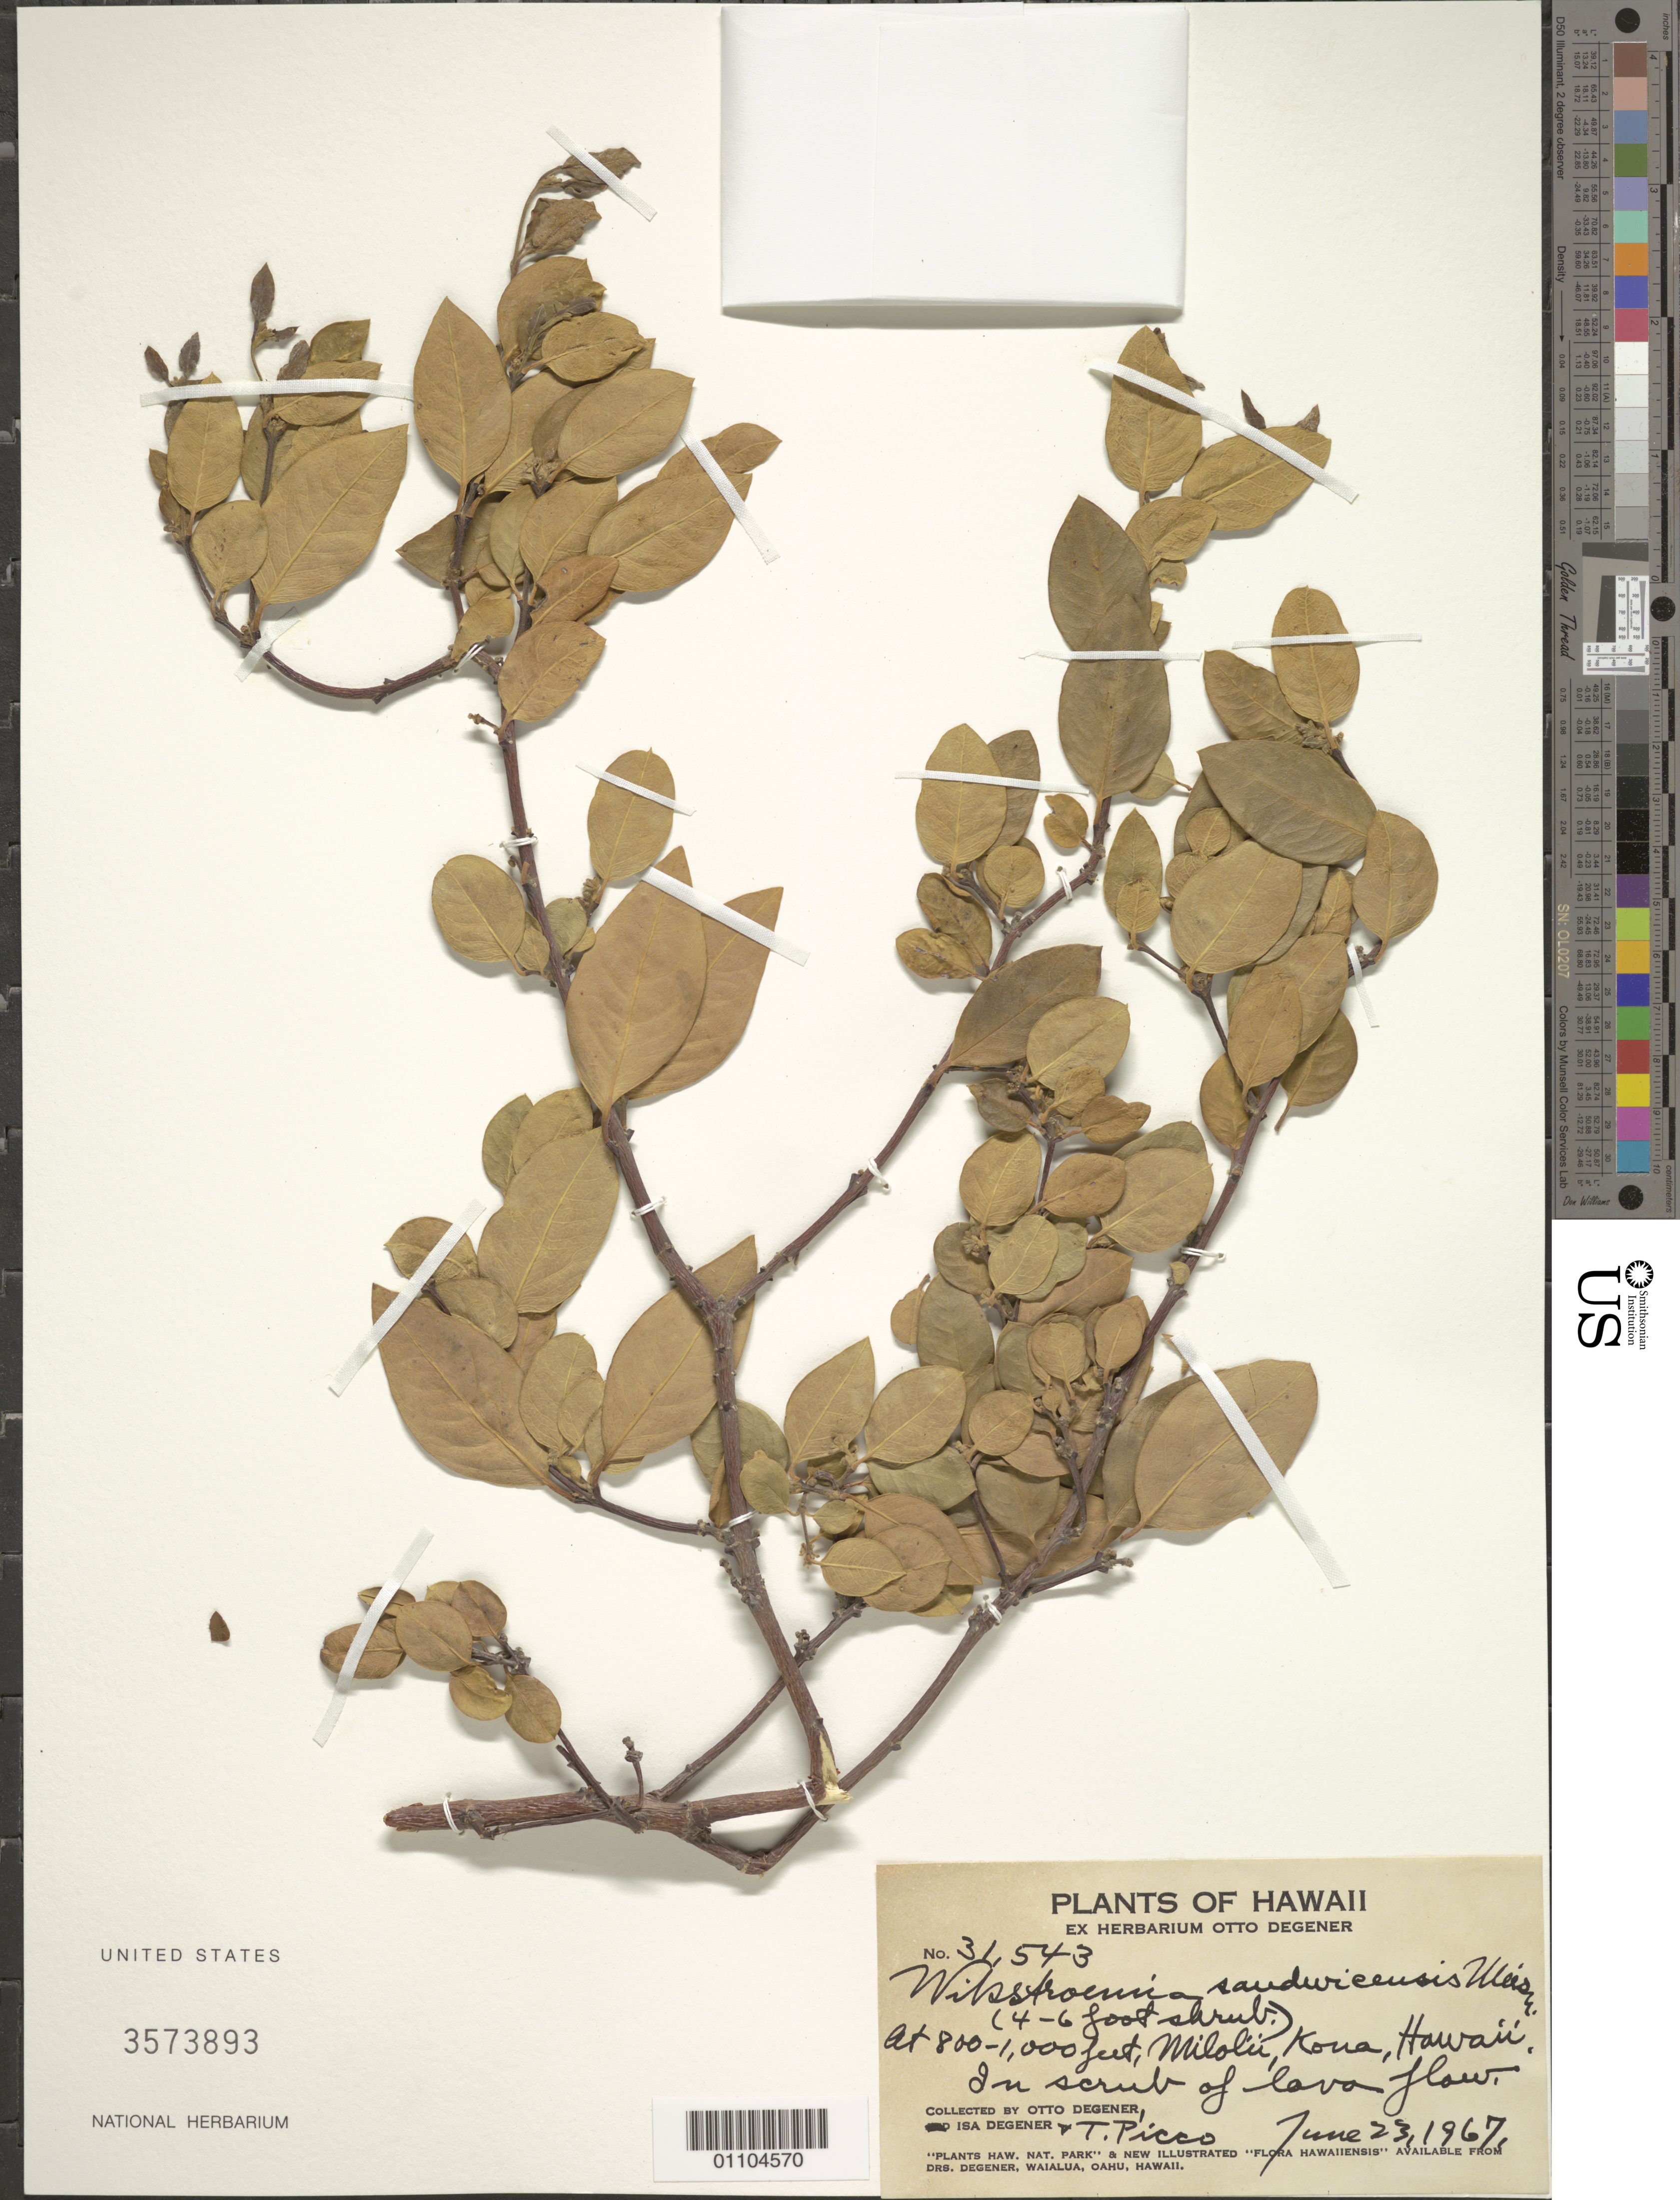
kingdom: Plantae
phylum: Tracheophyta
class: Magnoliopsida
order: Malvales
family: Thymelaeaceae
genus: Wikstroemia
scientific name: Wikstroemia sandwicensis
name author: Meisn.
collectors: O. Degener, I. Degener & T. Picco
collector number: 31543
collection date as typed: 23 Jun 1967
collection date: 1967-06-23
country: United States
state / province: Hawaii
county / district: Hawaii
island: Hawaii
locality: Milolii, Kona.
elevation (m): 243.84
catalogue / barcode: US 3573893